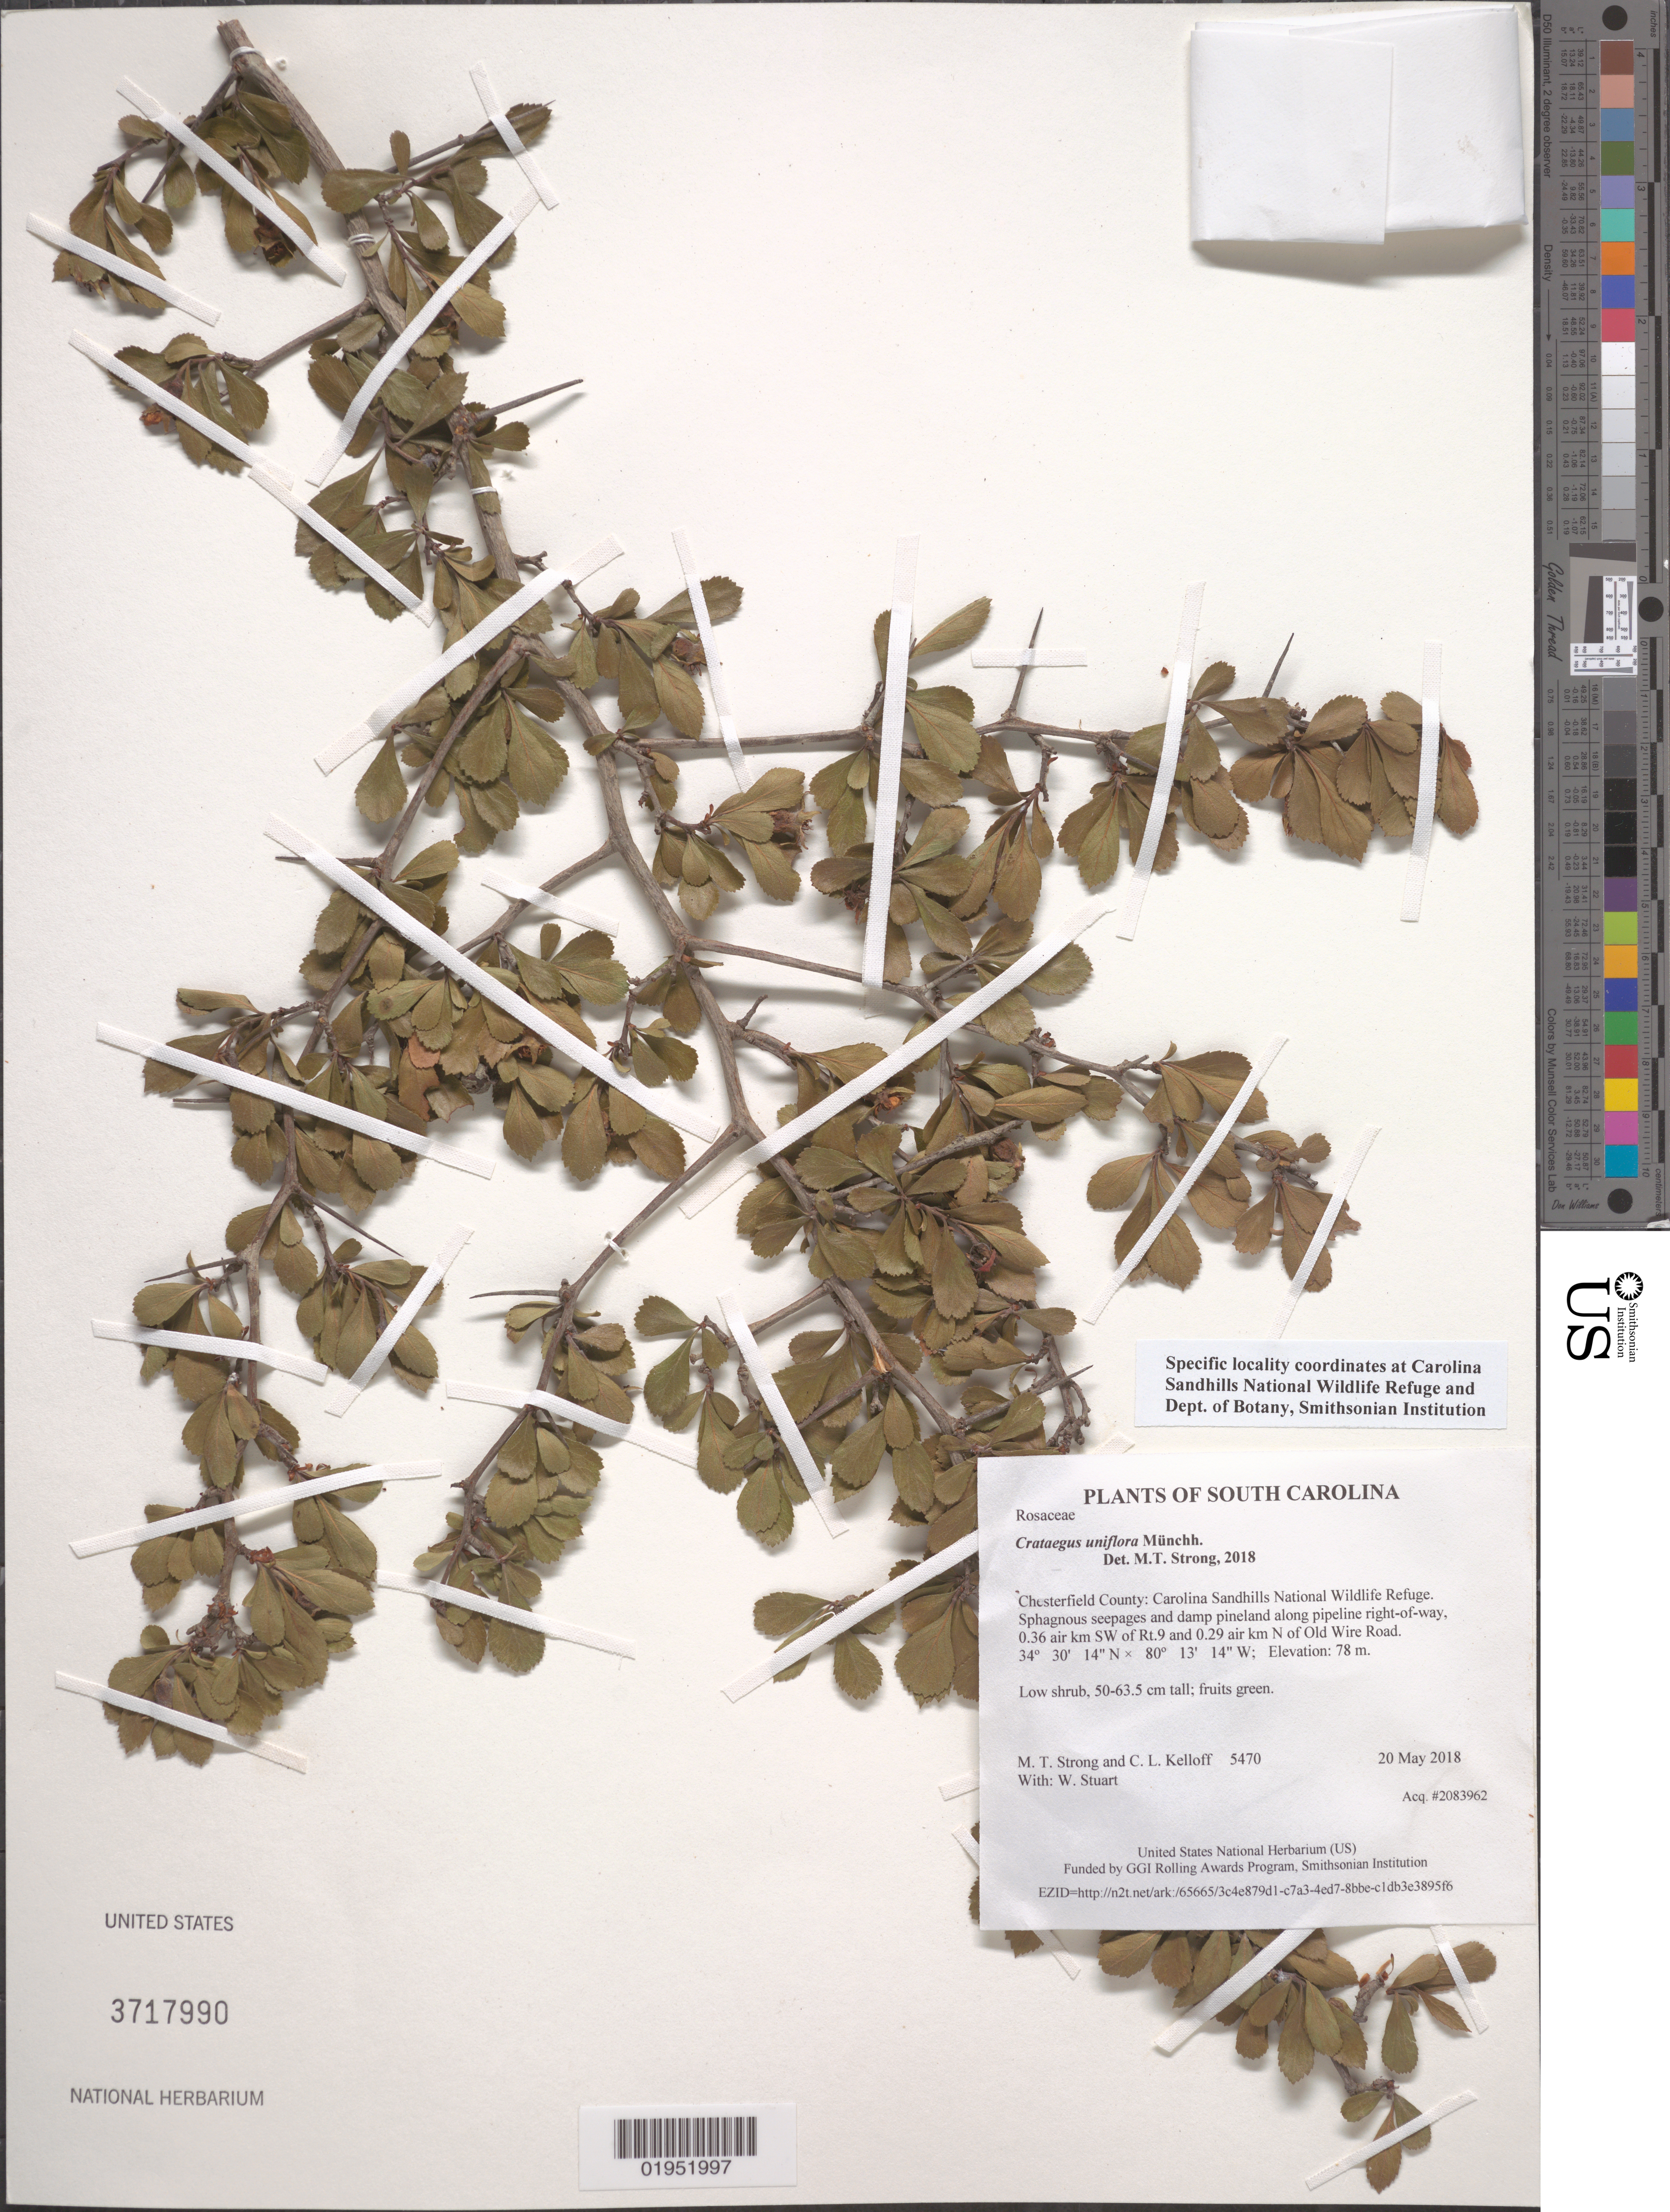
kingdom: Plantae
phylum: Tracheophyta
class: Magnoliopsida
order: Rosales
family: Rosaceae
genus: Crataegus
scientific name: Crataegus uniflora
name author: Münchh.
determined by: Strong, Mark T., (BOT), Smithsonian Institution - National Museum of Natural History (UNITED STATES)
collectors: M. T. Strong, C. L. Kelloff & W. Stuart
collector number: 5470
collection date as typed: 20 May 2018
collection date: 2018-05-20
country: United States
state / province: South Carolina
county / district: Chesterfield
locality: Carolina Sandhills National Wildlife Refuge. Sphagnous seepages and damp pineland along pipeline right-of-way, 0.36 air km SW of Rt.9 and 0.29 air km N of Old Wire Road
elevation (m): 78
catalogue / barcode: US 3717990